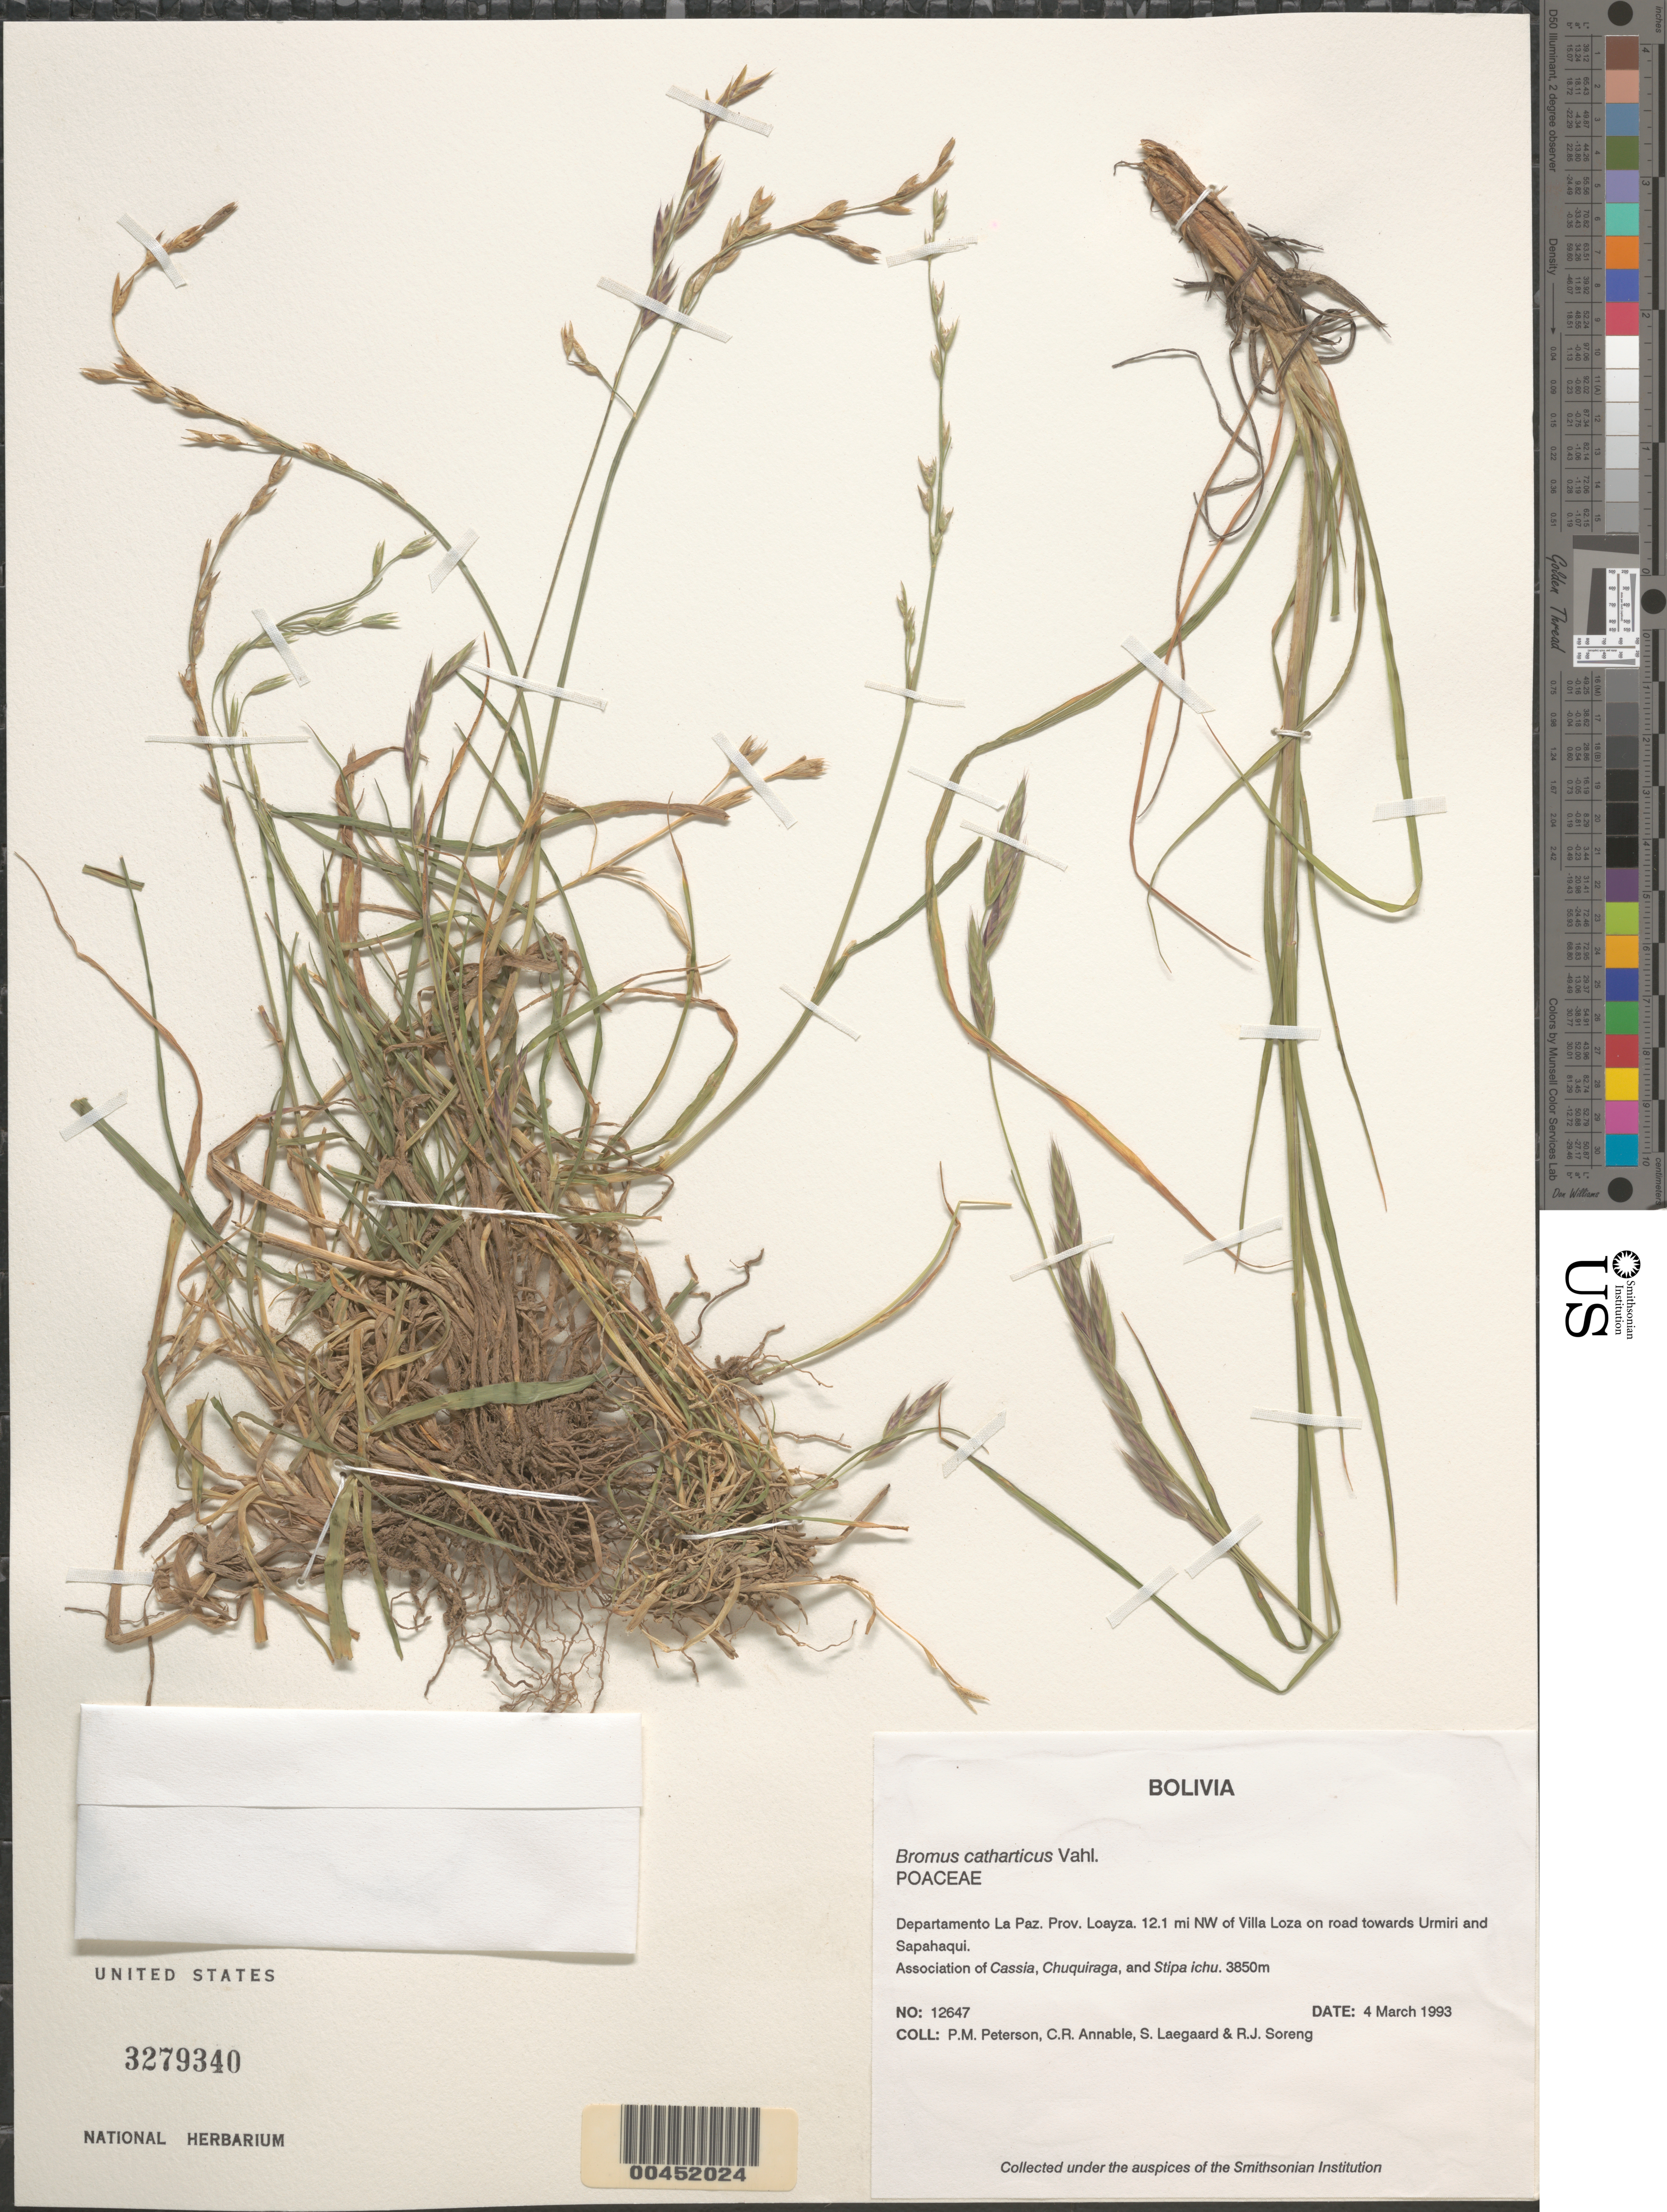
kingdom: Plantae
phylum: Tracheophyta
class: Magnoliopsida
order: Laurales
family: Lauraceae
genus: Endiandra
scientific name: Endiandra latifolia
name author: Kosterm.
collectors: P. M. Peterson, C. R. Annable, S. Lægaard & R. J. Soreng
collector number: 12647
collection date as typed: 04 Mar 1993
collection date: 1993-03-04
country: Bolivia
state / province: La Paz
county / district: Loayza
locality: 12.1 mi NW of Villa Loza on road towards Urmiri and Sapahaqui.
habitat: Association of Cassia, Chuquiraga, and Stipa ichu.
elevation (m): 3850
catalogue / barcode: US 3279340